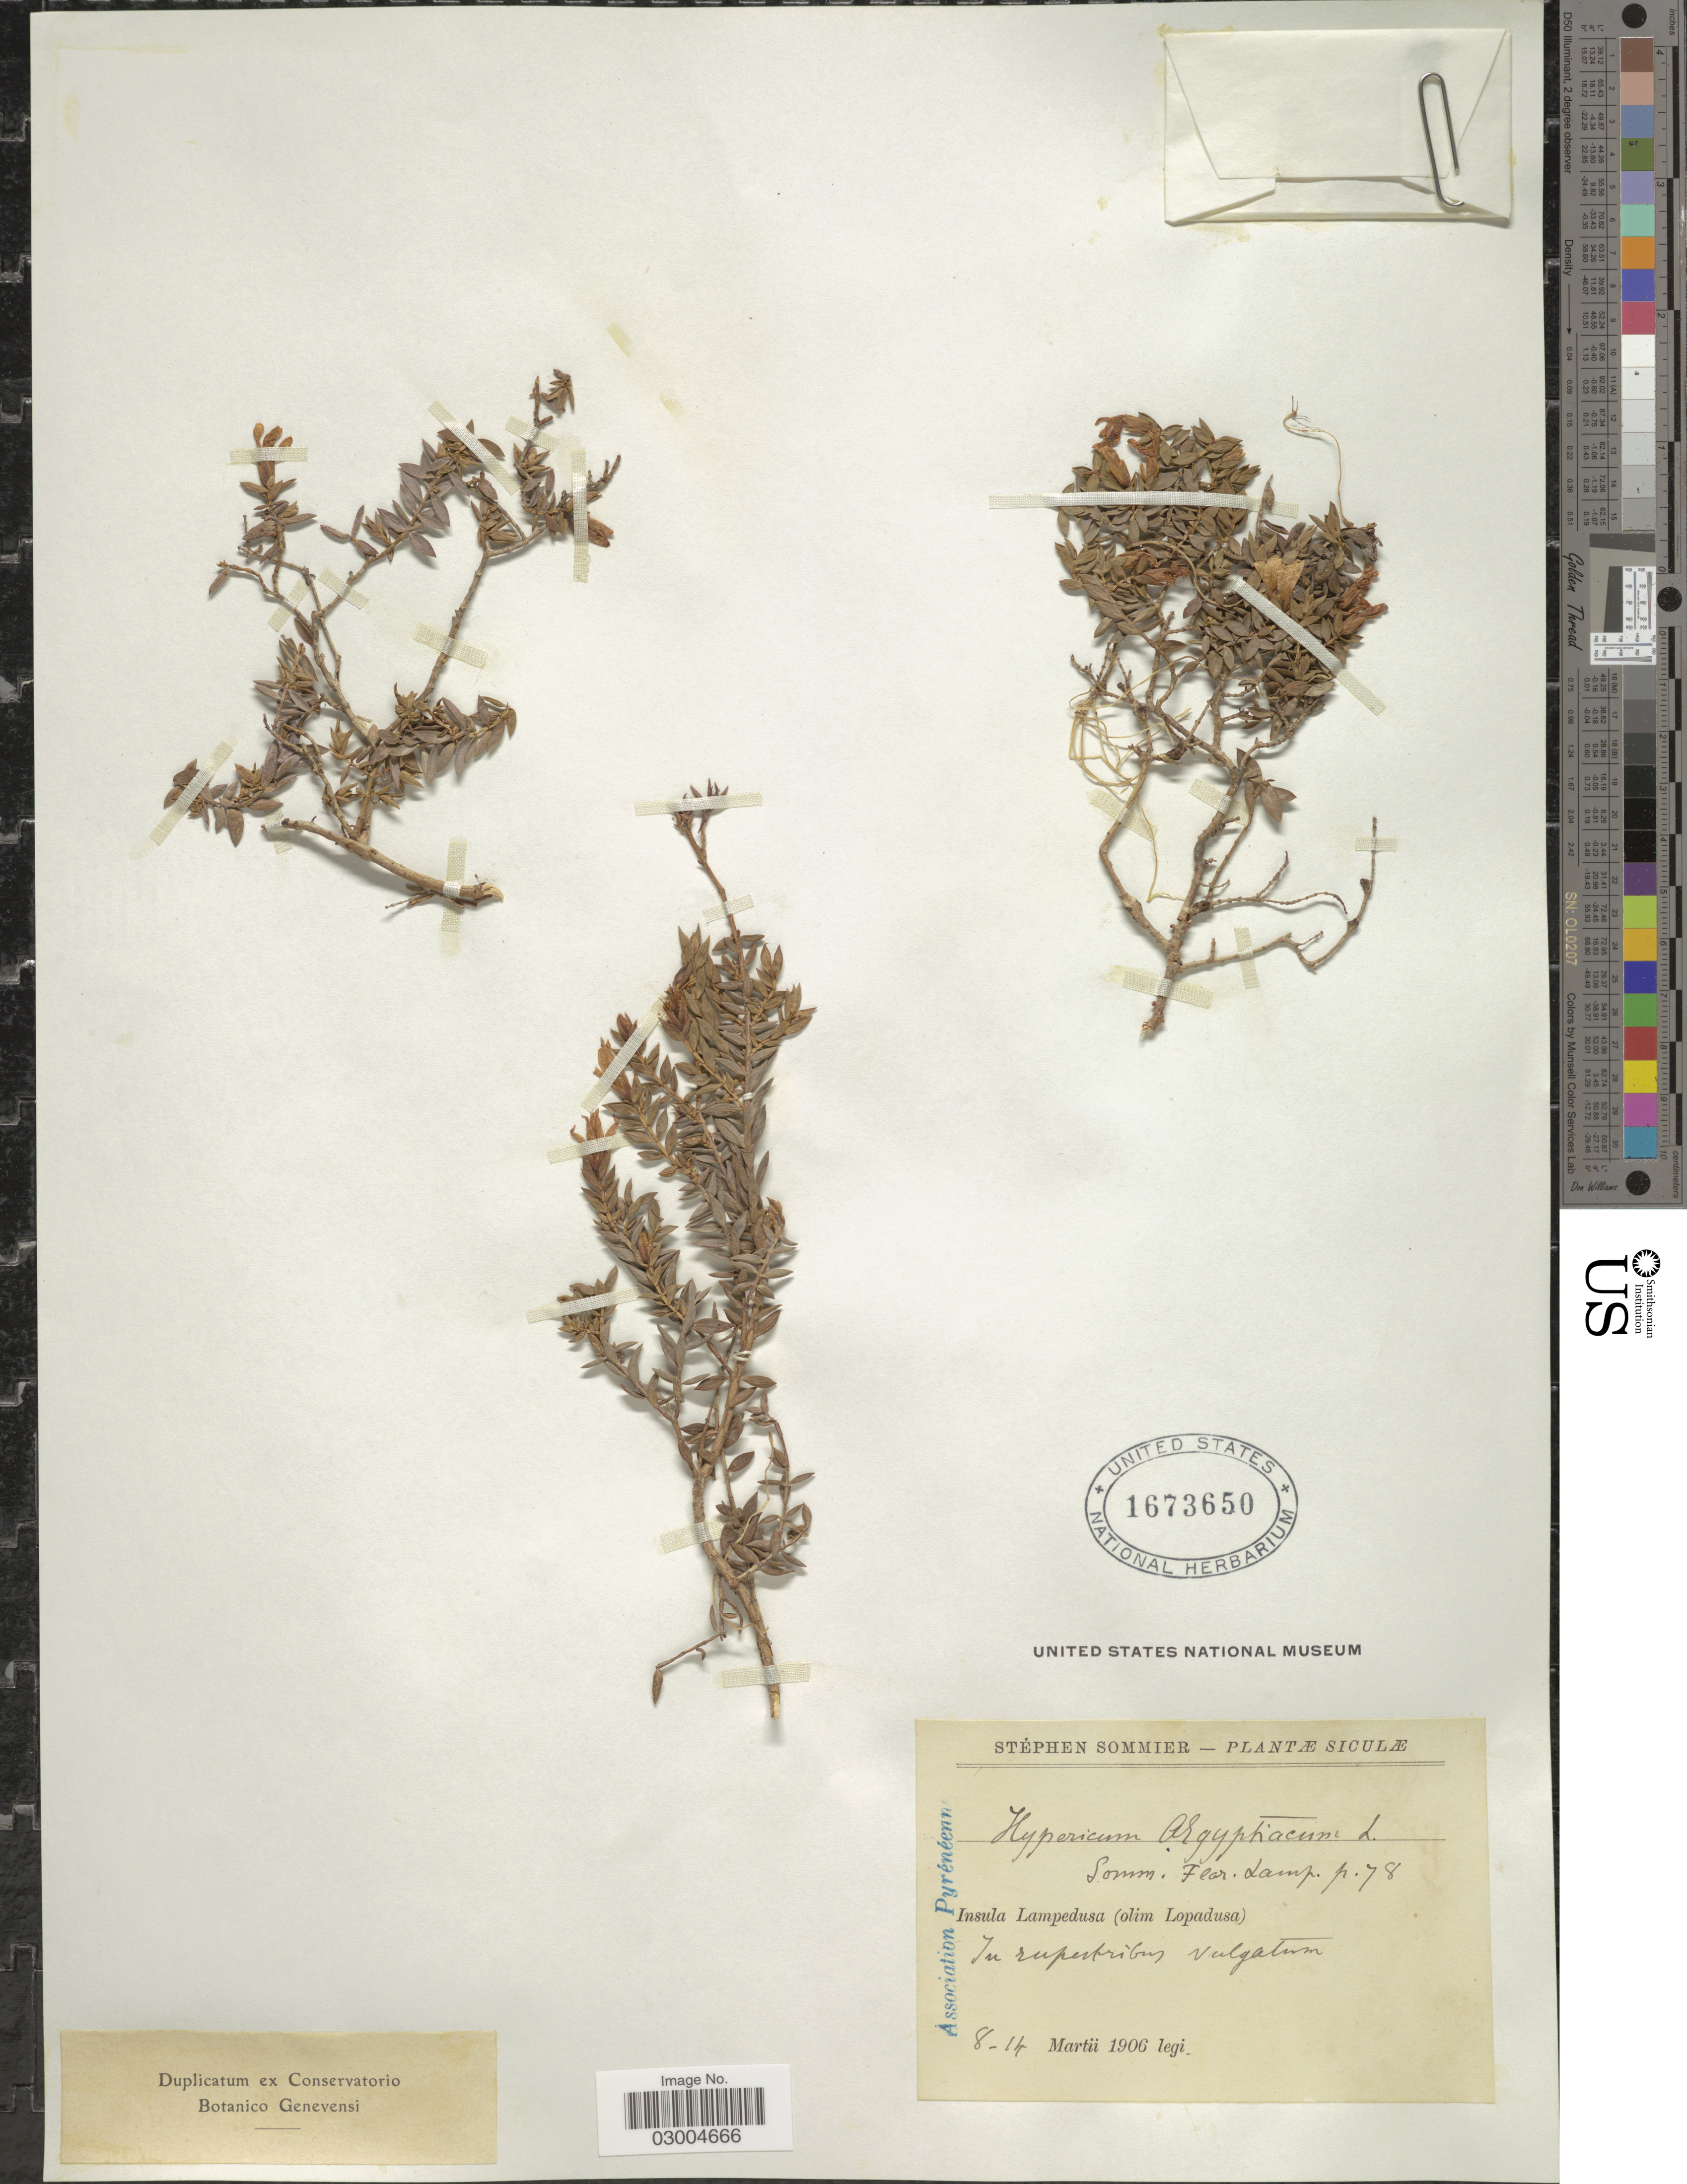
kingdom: Plantae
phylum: Tracheophyta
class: Magnoliopsida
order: Malpighiales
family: Hypericaceae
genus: Hypericum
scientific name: Hypericum aegypticum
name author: L.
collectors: S. Sommier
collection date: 1906-03-08/1906-03-14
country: Italy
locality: Siculæ. Insula Lampedusa (olim Lopadusa).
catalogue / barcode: US 1673650